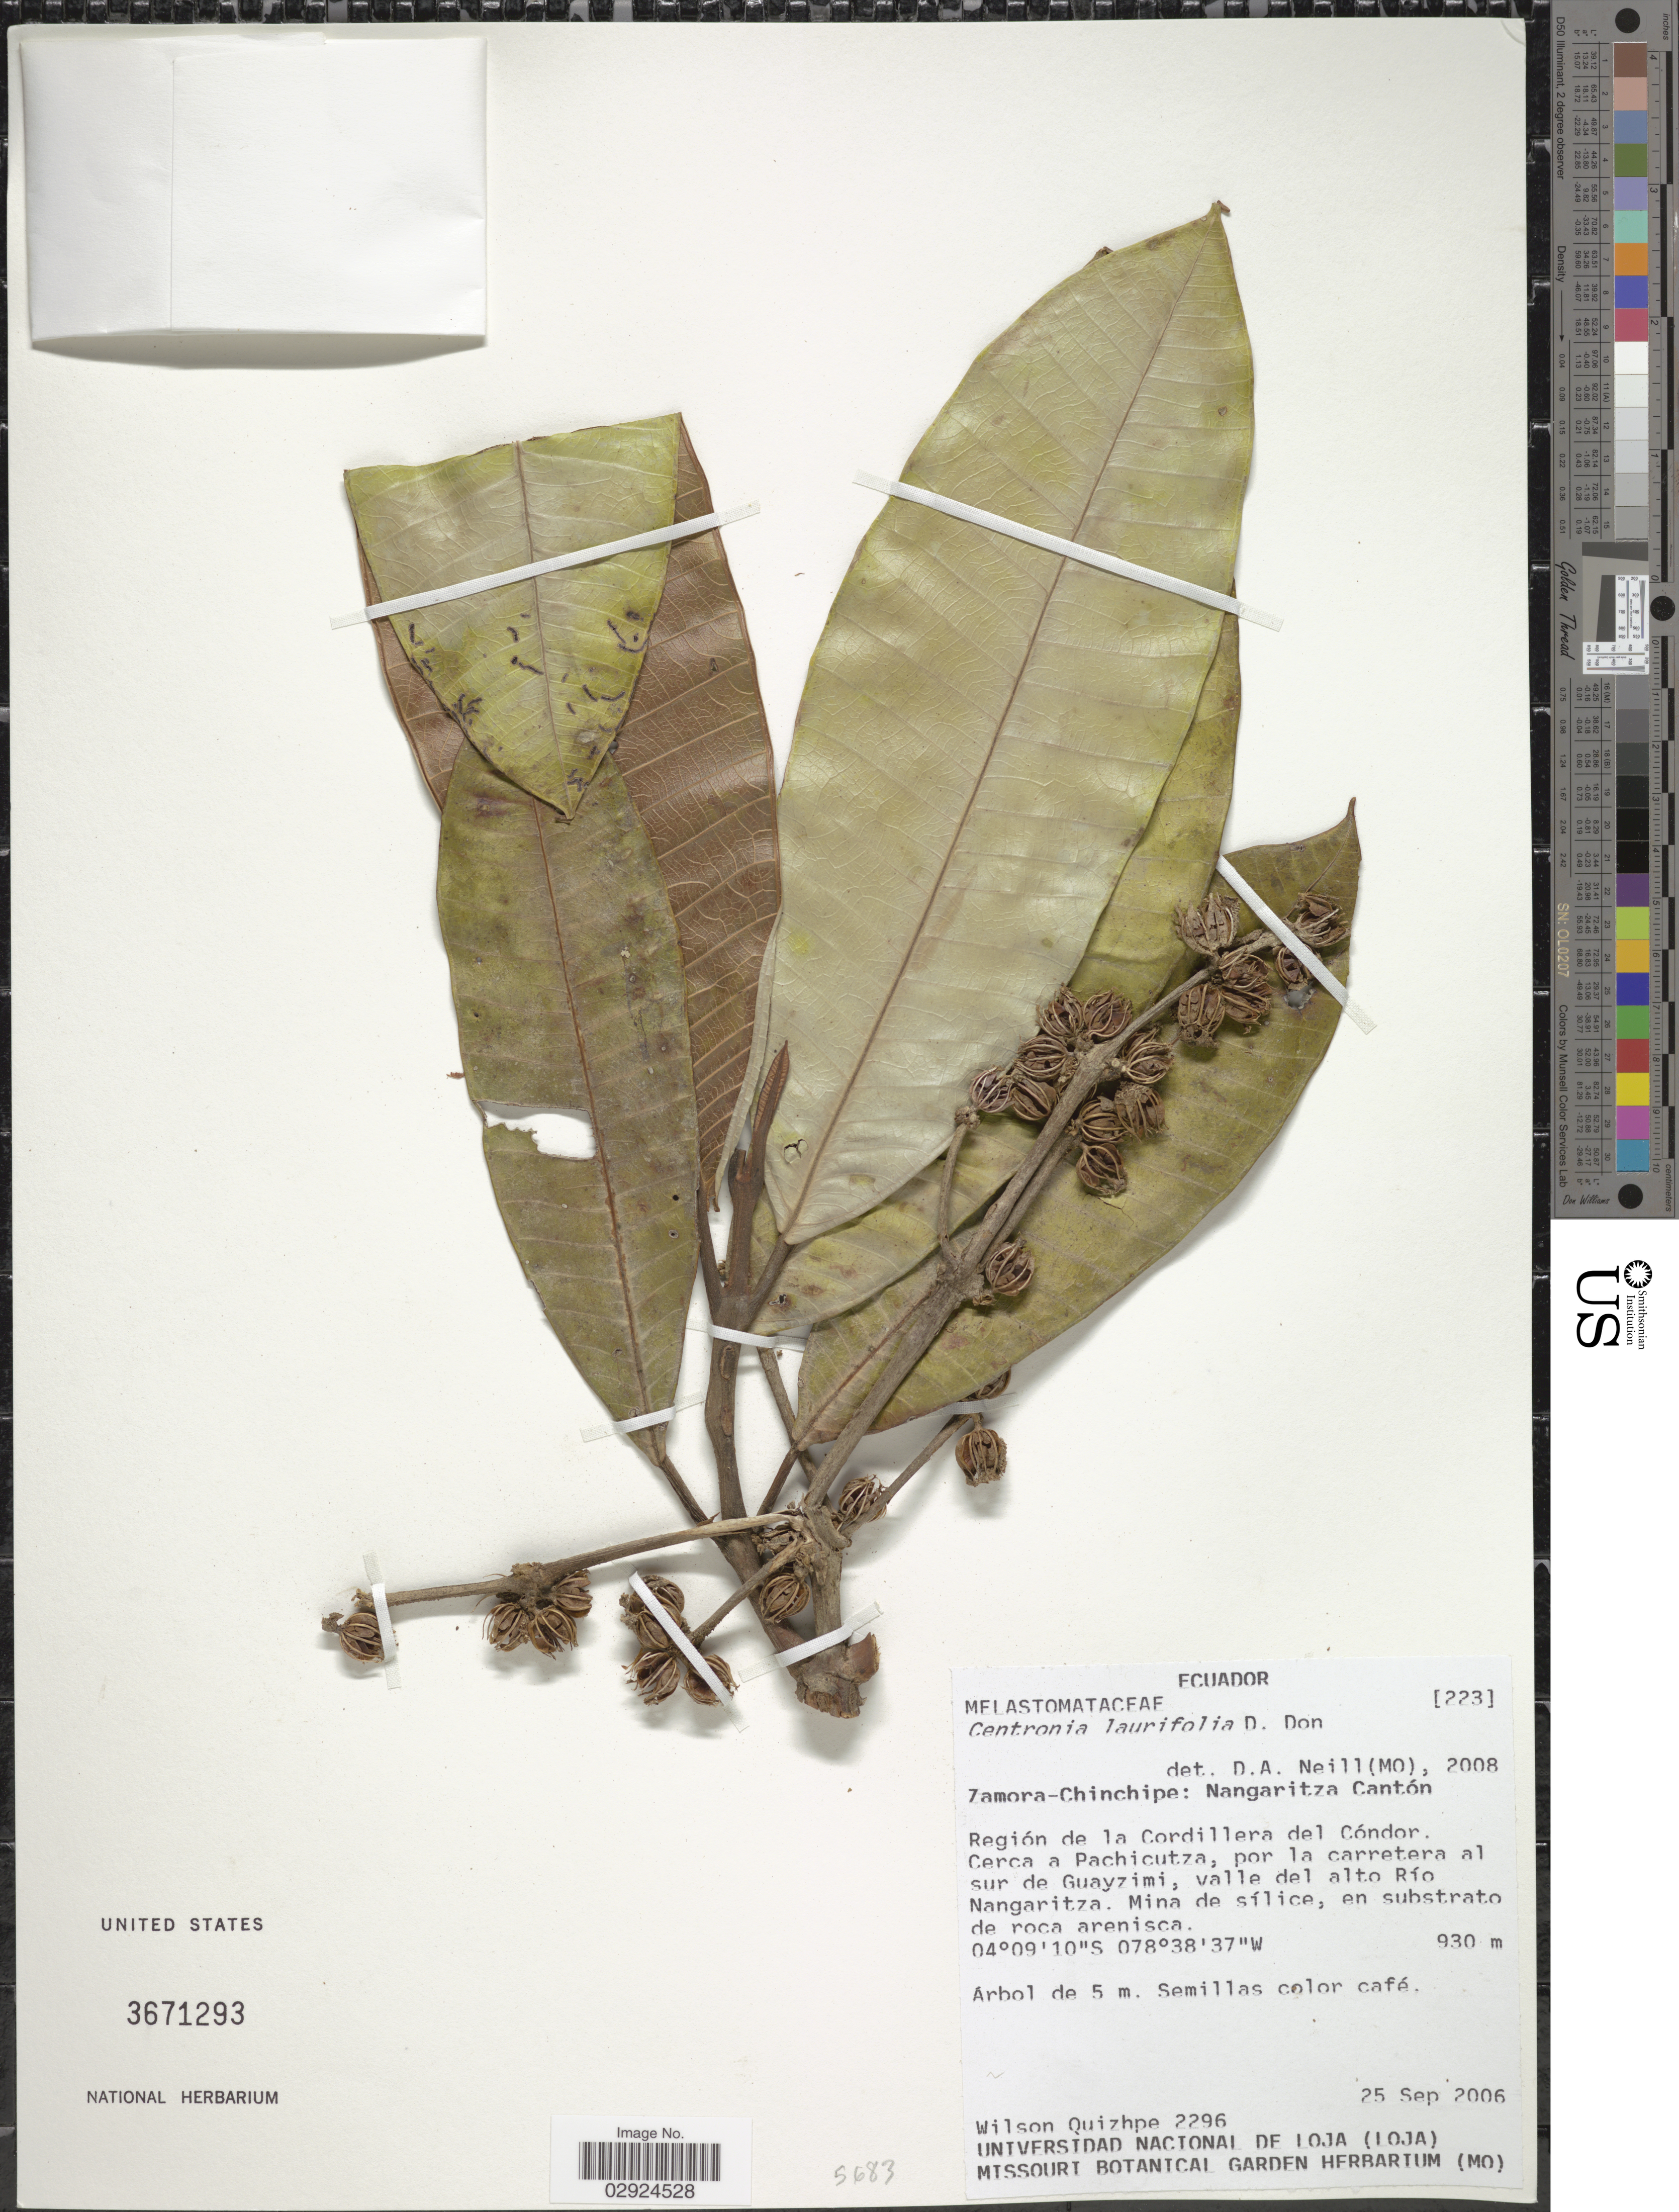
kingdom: Plantae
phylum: Tracheophyta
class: Magnoliopsida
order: Myrtales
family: Melastomataceae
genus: Centronia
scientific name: Centronia laurifolia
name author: D. Don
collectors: W. Quizhpe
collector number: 2296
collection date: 2006-09-25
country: Ecuador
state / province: Zamora-Chinchipe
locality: Nangaritza Cantón. Región de la Cordillera del Cóndor. Cerca a Pachicutza, por la carretera al sur de Guayzimi, valle del alto Río Nangaritza.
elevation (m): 930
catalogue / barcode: US 3671293